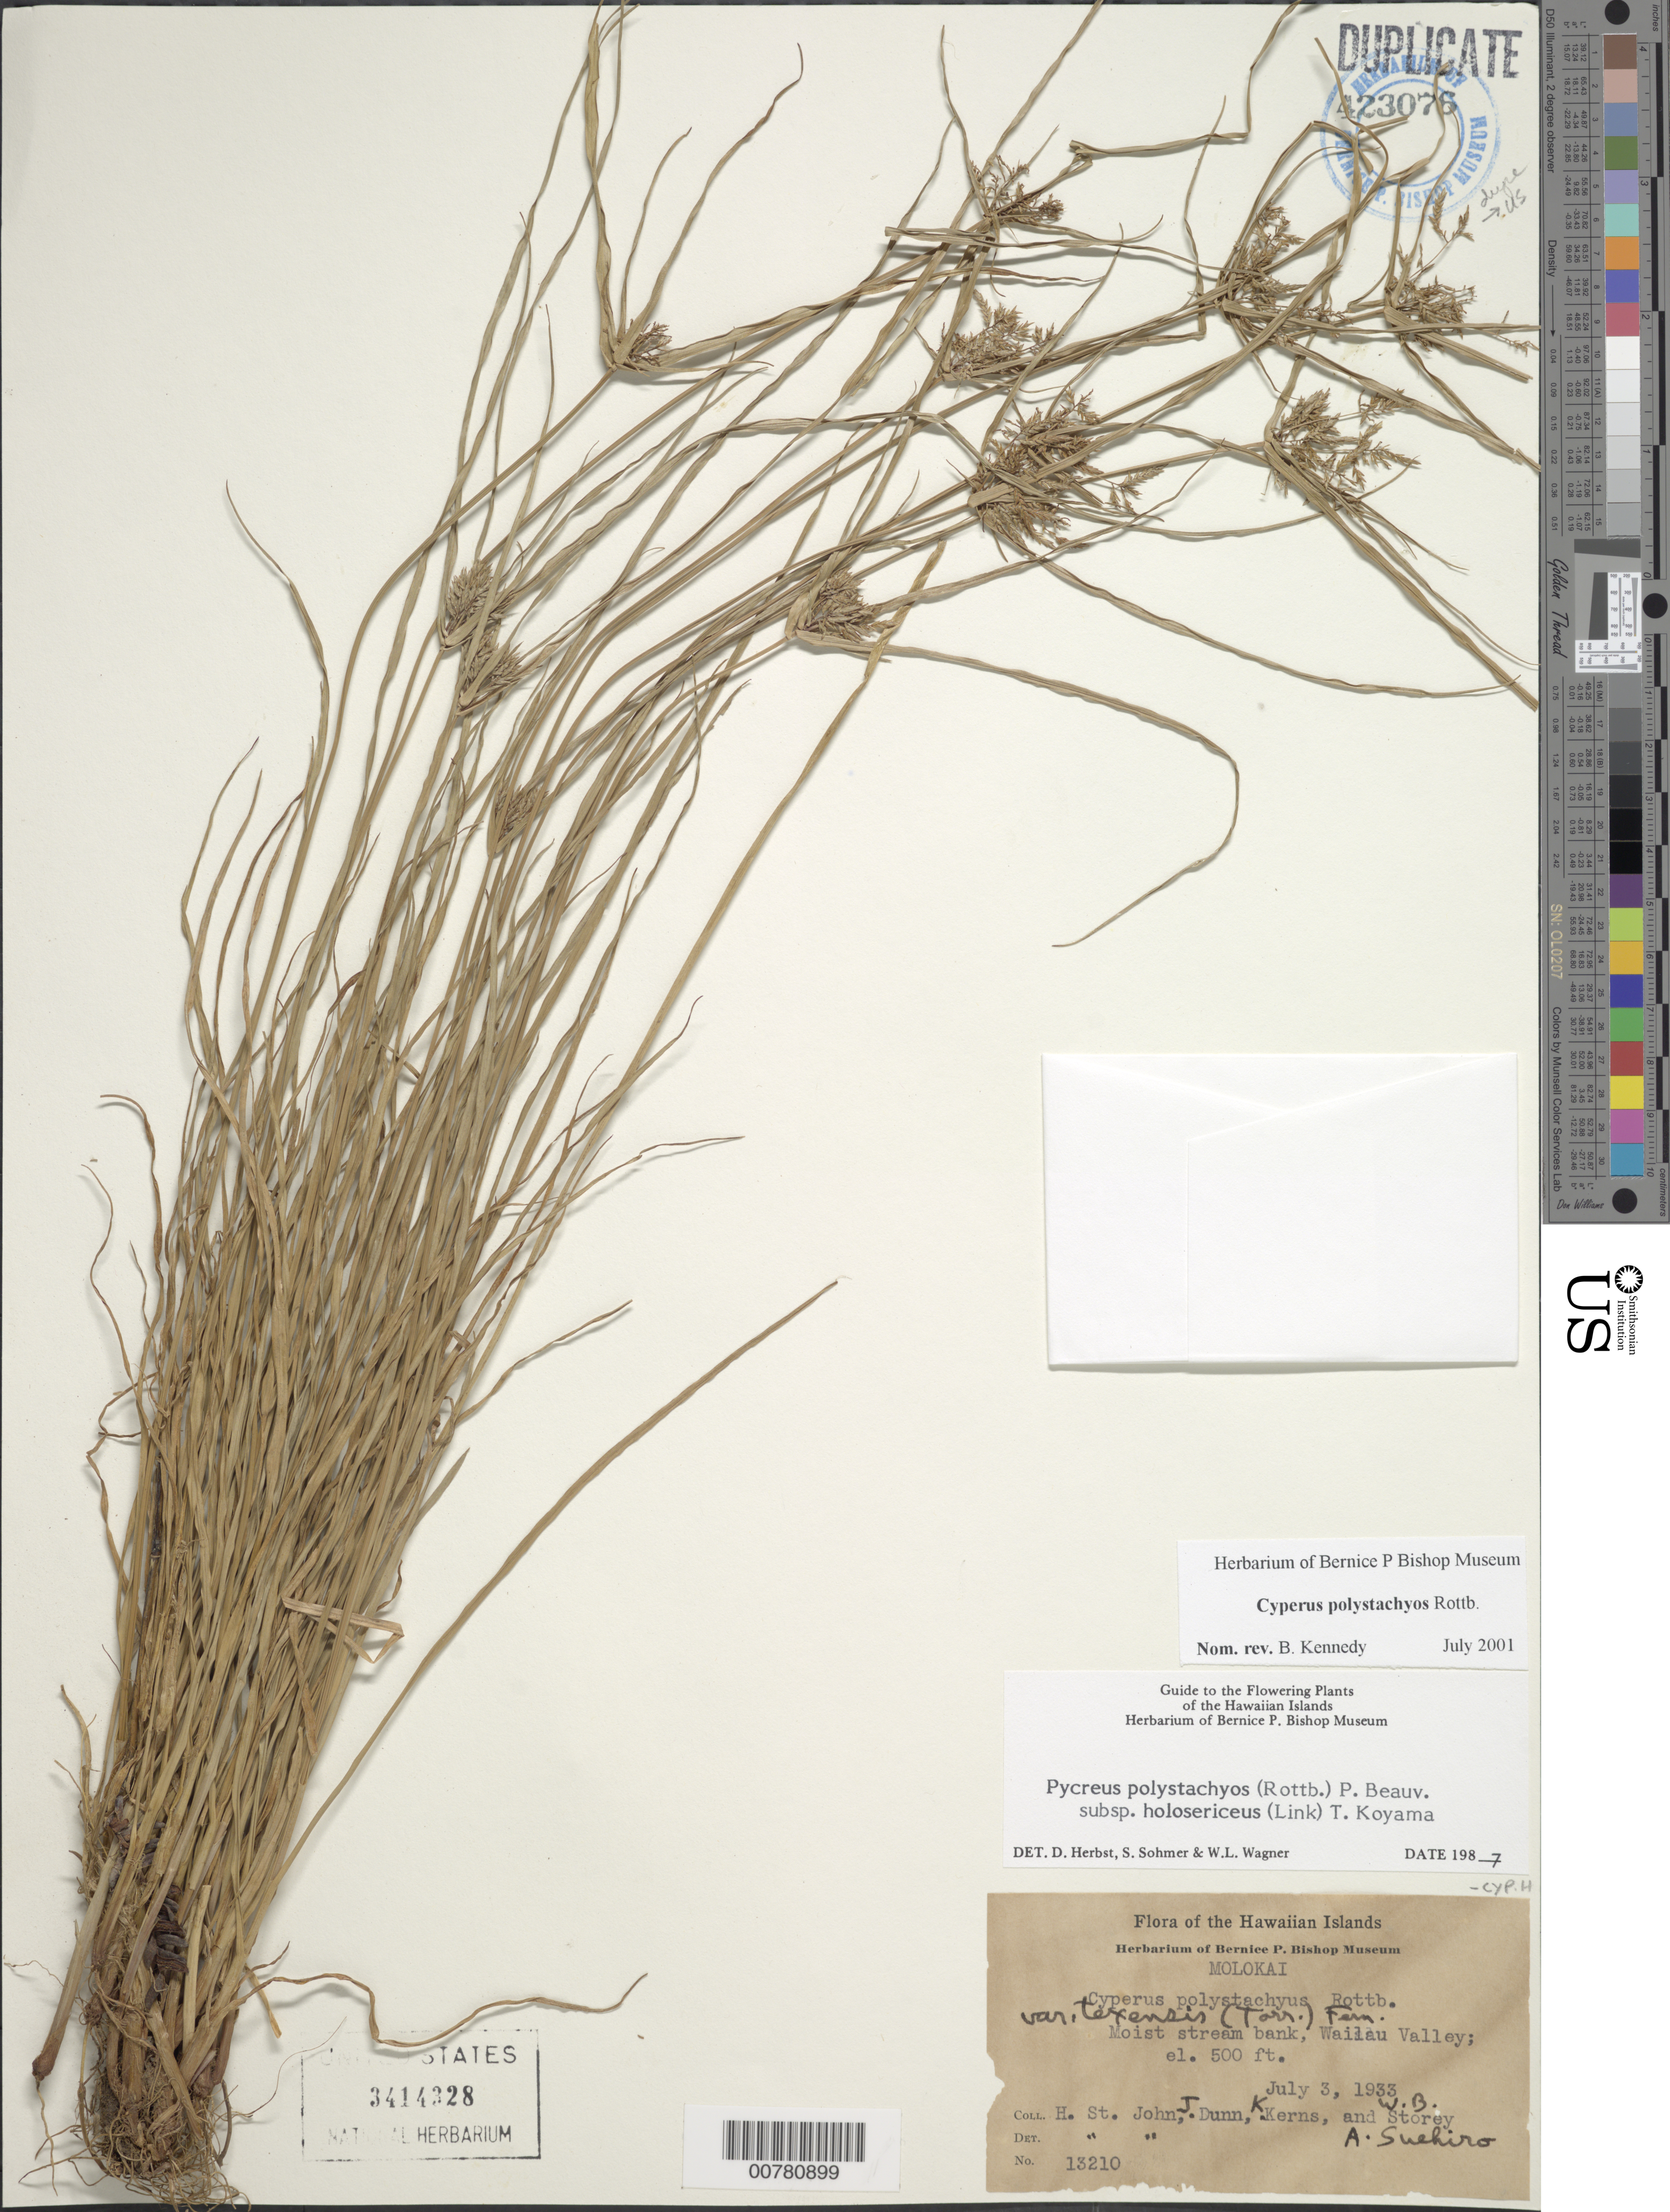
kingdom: Plantae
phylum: Tracheophyta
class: Liliopsida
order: Poales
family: Cyperaceae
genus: Cyperus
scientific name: Cyperus polystachyos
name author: Rottb.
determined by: Kennedy, B.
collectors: H. St. John, J. Dunn, K. Kerns, W. Storey & A. Suehiro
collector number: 13210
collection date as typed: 3 Jul 1933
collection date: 1933-07-03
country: United States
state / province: Hawaii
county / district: Maui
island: Moloka'i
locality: Wailau Valley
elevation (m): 152.4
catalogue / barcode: US 3414328